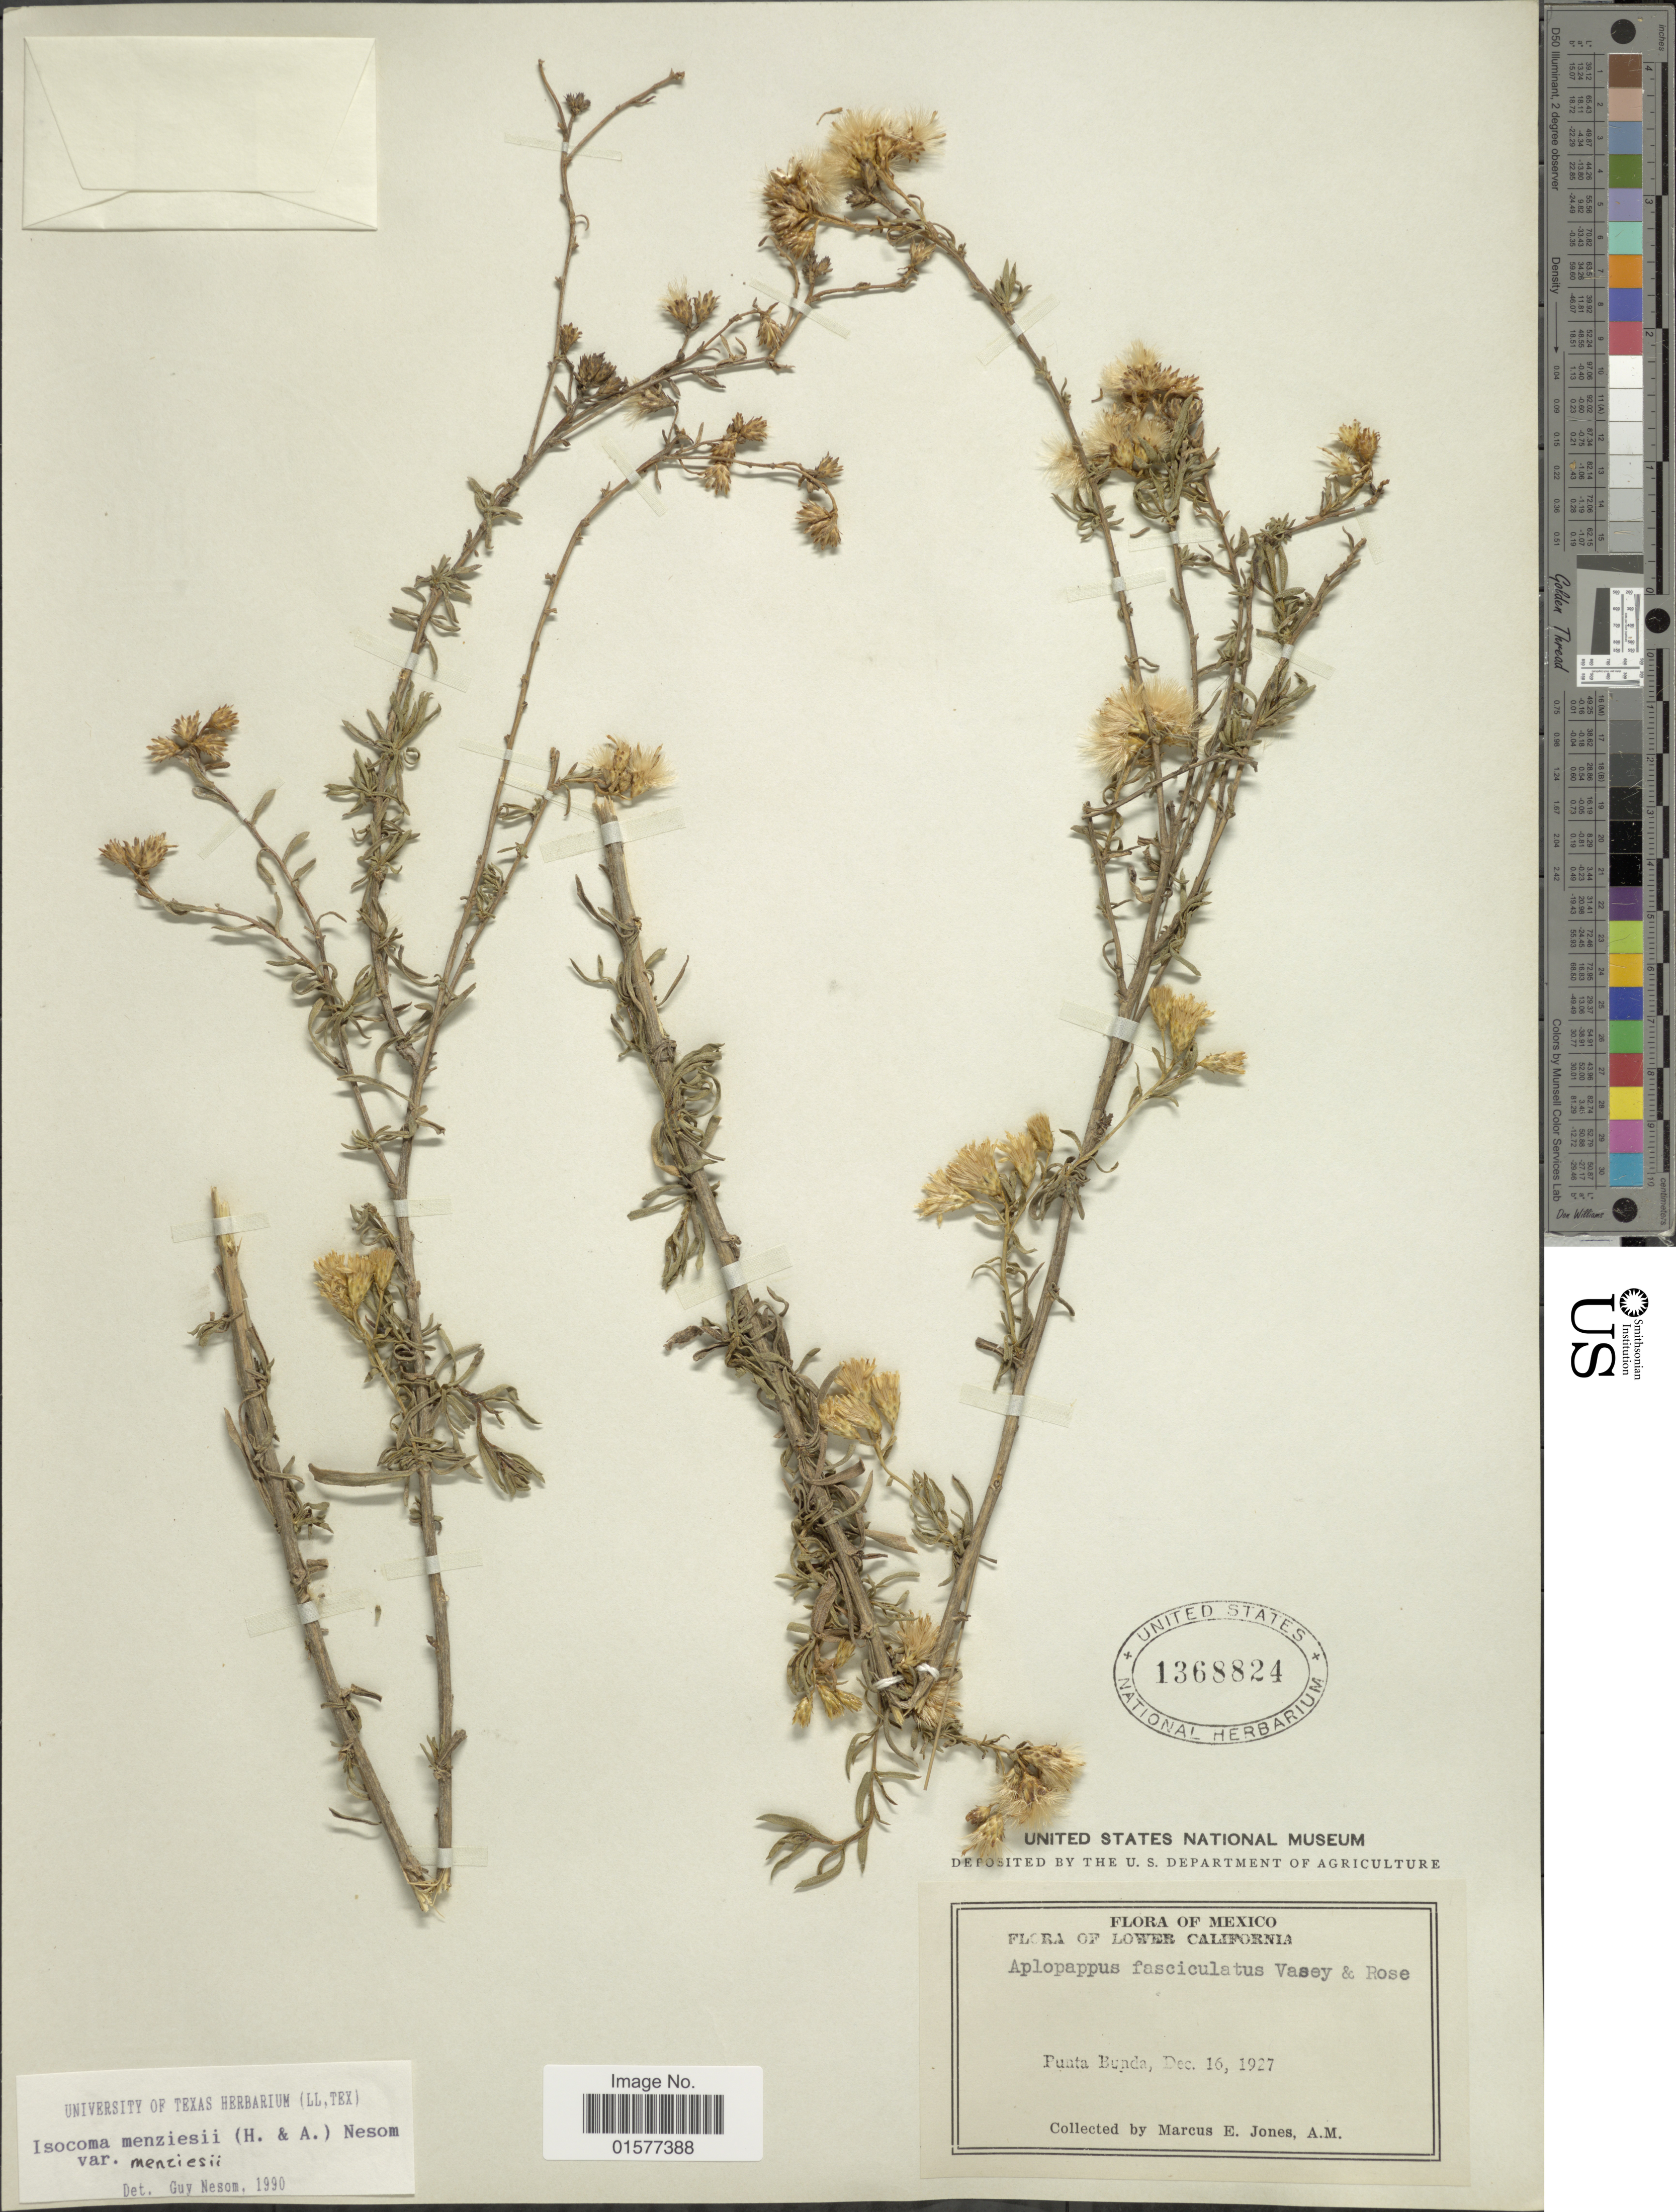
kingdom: Plantae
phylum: Tracheophyta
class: Magnoliopsida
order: Asterales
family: Asteraceae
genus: Isocoma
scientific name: Isocoma menziesii var. menziesii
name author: (Hook.) G.L. Nesom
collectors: M. E. Jones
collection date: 1927-12-16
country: Mexico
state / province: Baja California Sur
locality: Lower California, Punta Bunda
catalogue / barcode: US 1368824